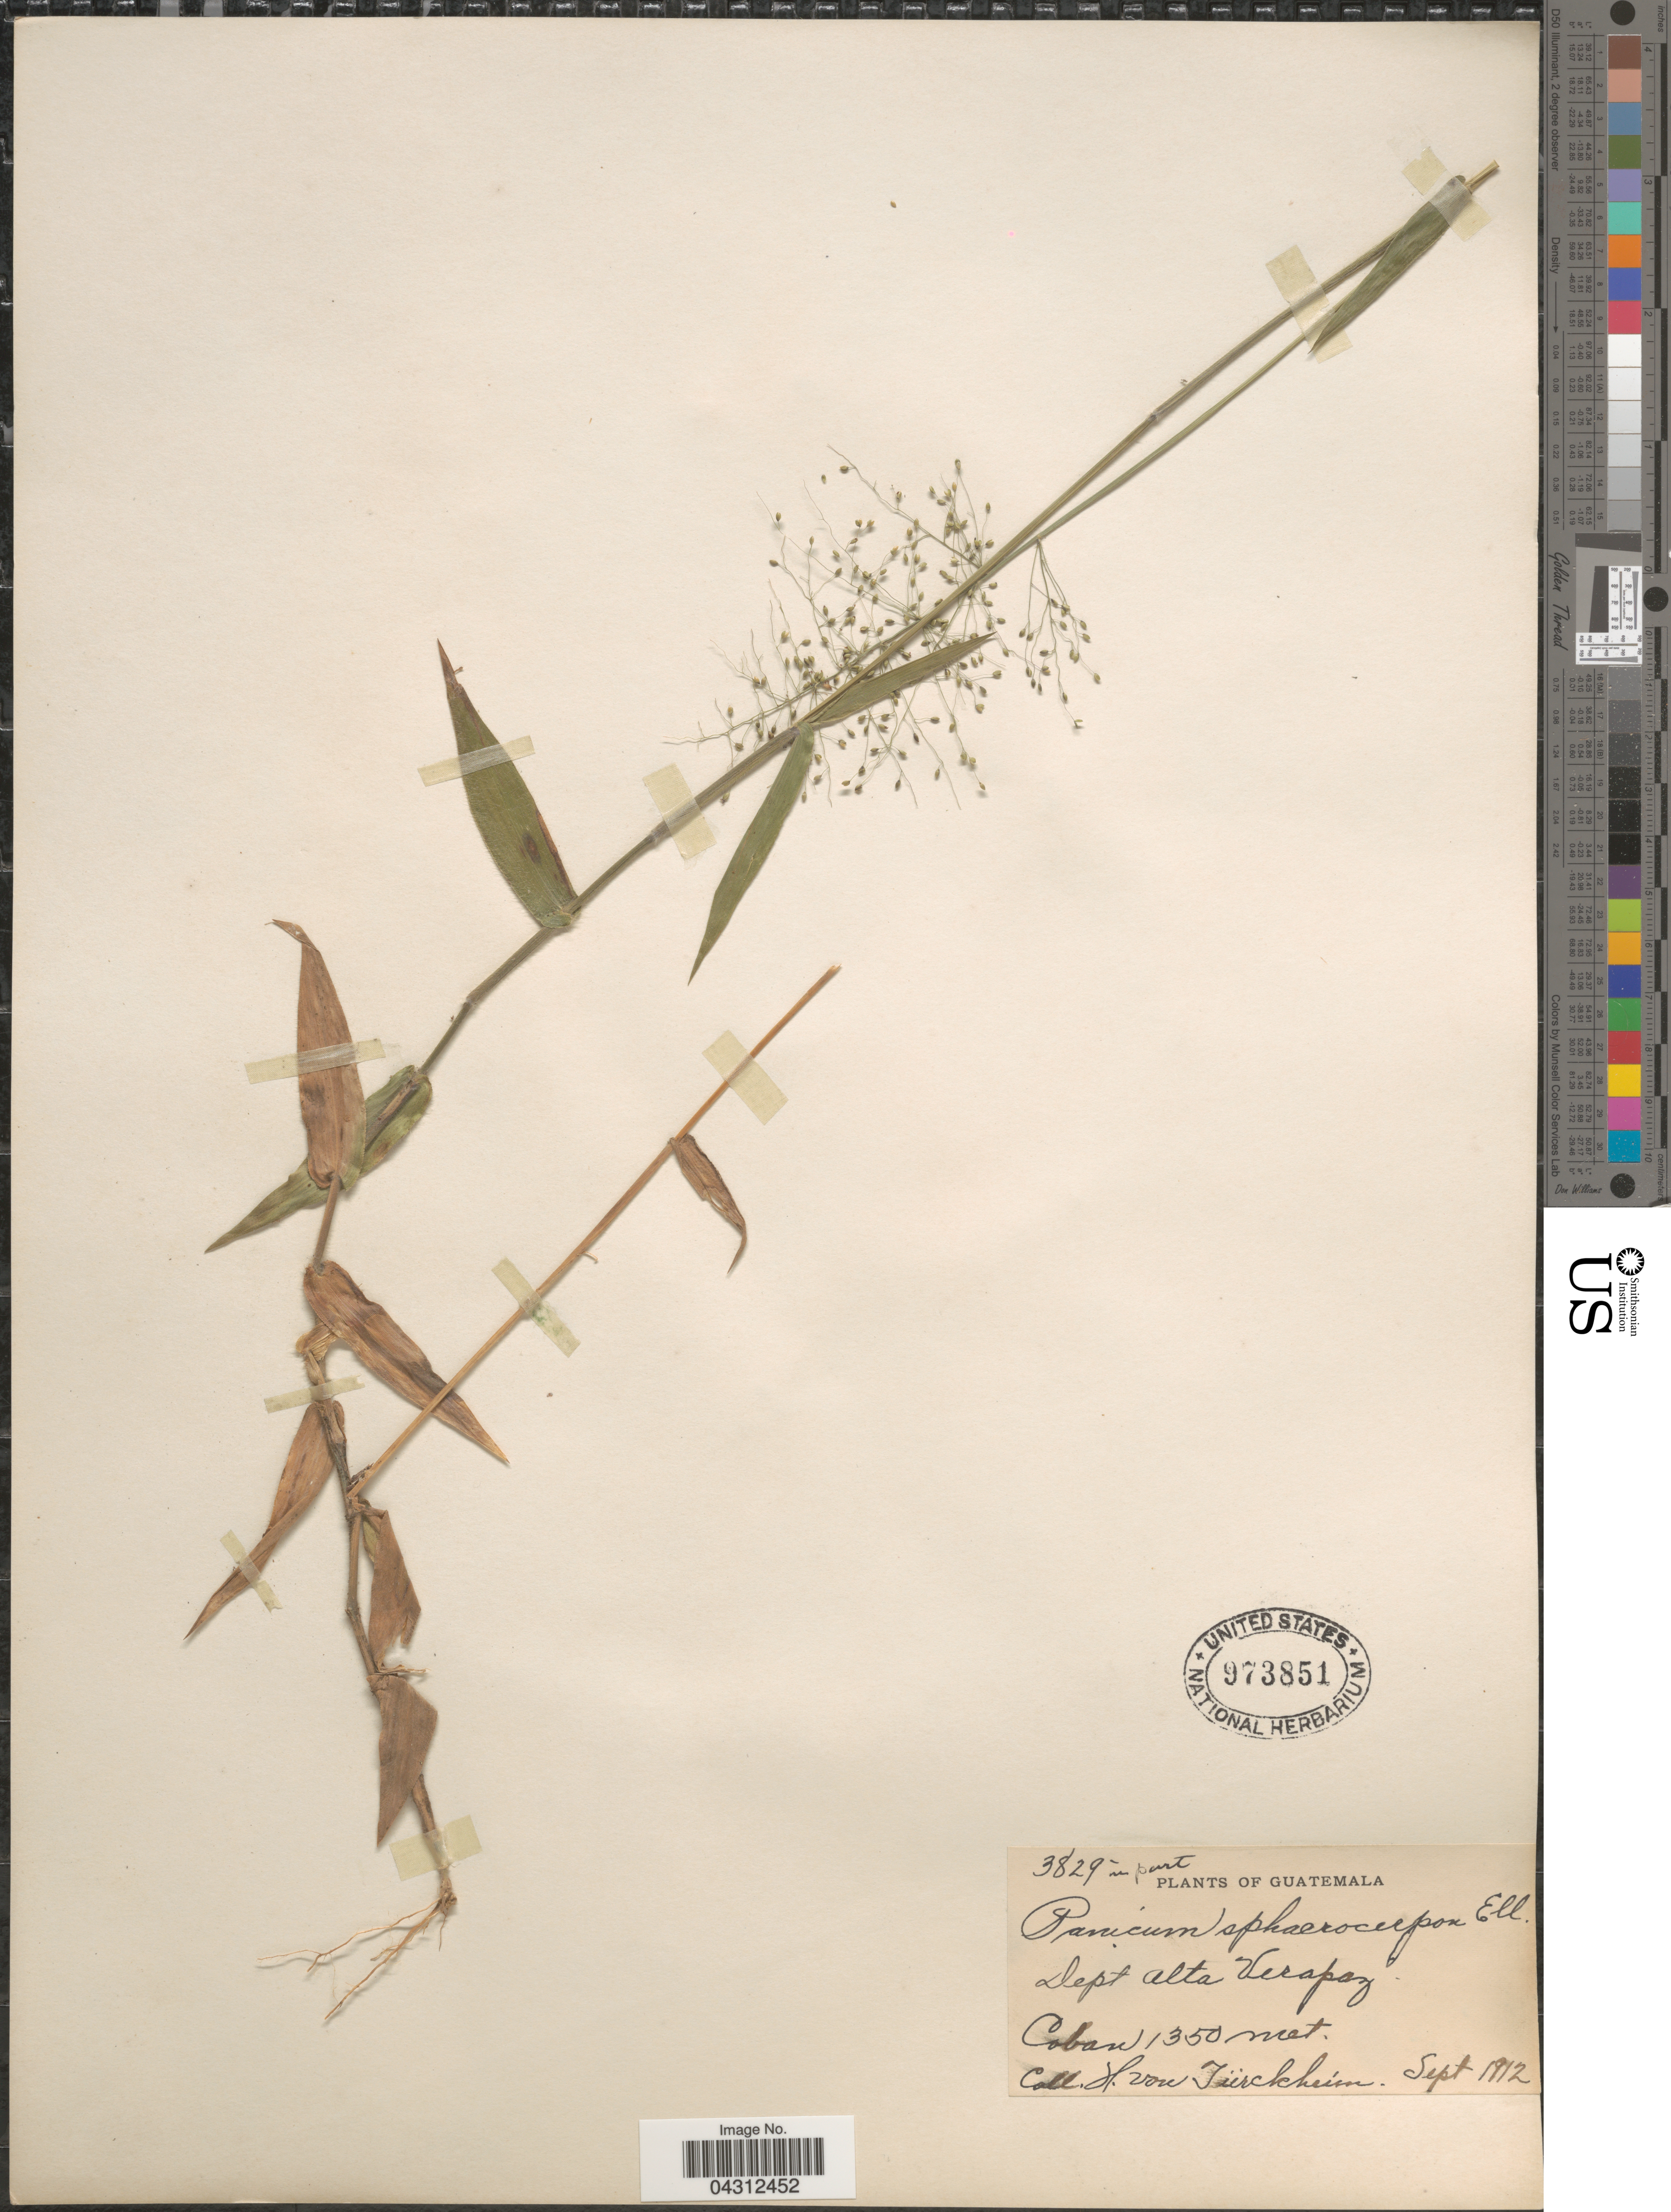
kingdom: Plantae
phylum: Tracheophyta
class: Liliopsida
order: Poales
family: Poaceae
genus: Dichanthelium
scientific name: Dichanthelium viscidellum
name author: (Scribn.) Gould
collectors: H. von Türckheim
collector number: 3829 in part?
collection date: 1912-09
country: Guatemala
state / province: Alta Verapaz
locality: Dept Alta Verapaz. Coban.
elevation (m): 1350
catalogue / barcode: US 973851